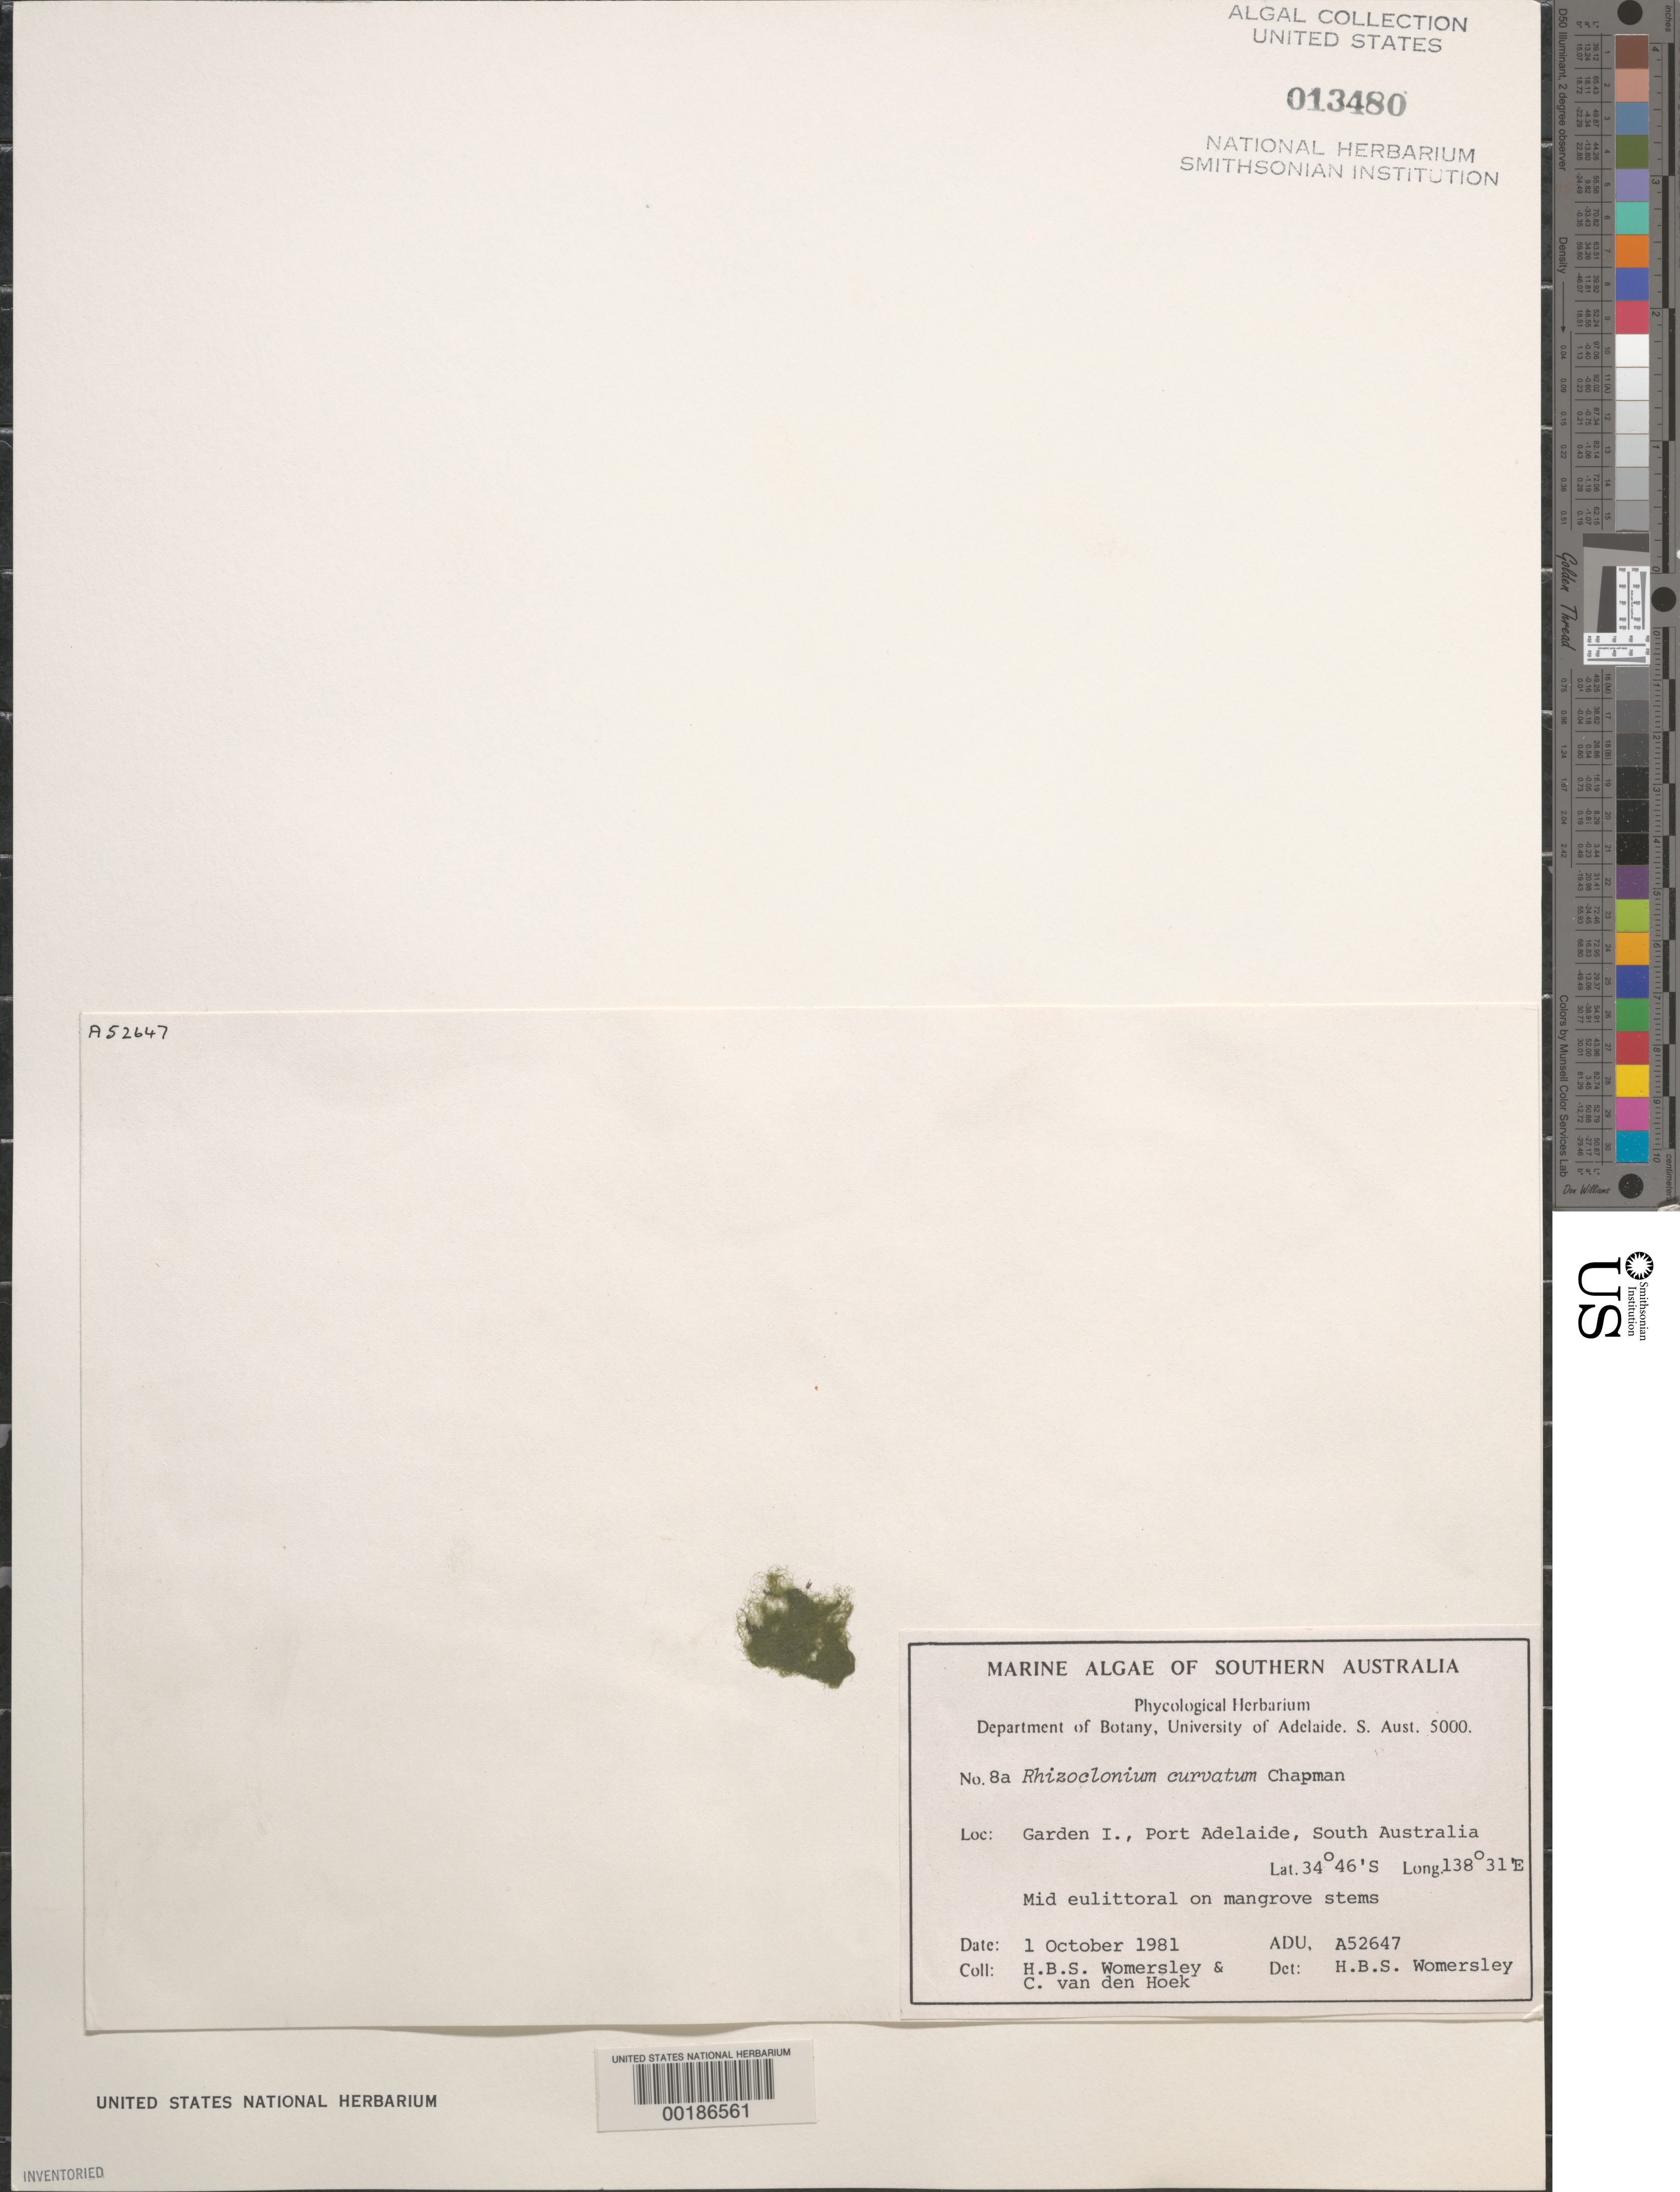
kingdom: Plantae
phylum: Chlorophyta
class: Ulvophyceae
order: Cladophorales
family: Cladophoraceae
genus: Rhizoclonium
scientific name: Rhizoclonium curvatum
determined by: Womersley, H. B. S.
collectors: H. B. S. Womersley & C. van den Hoek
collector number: ADU A52647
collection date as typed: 01 Oct 1981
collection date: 1981-10-01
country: Australia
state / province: South Australia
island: Garden Island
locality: Port Adelaide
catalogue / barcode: US 13480